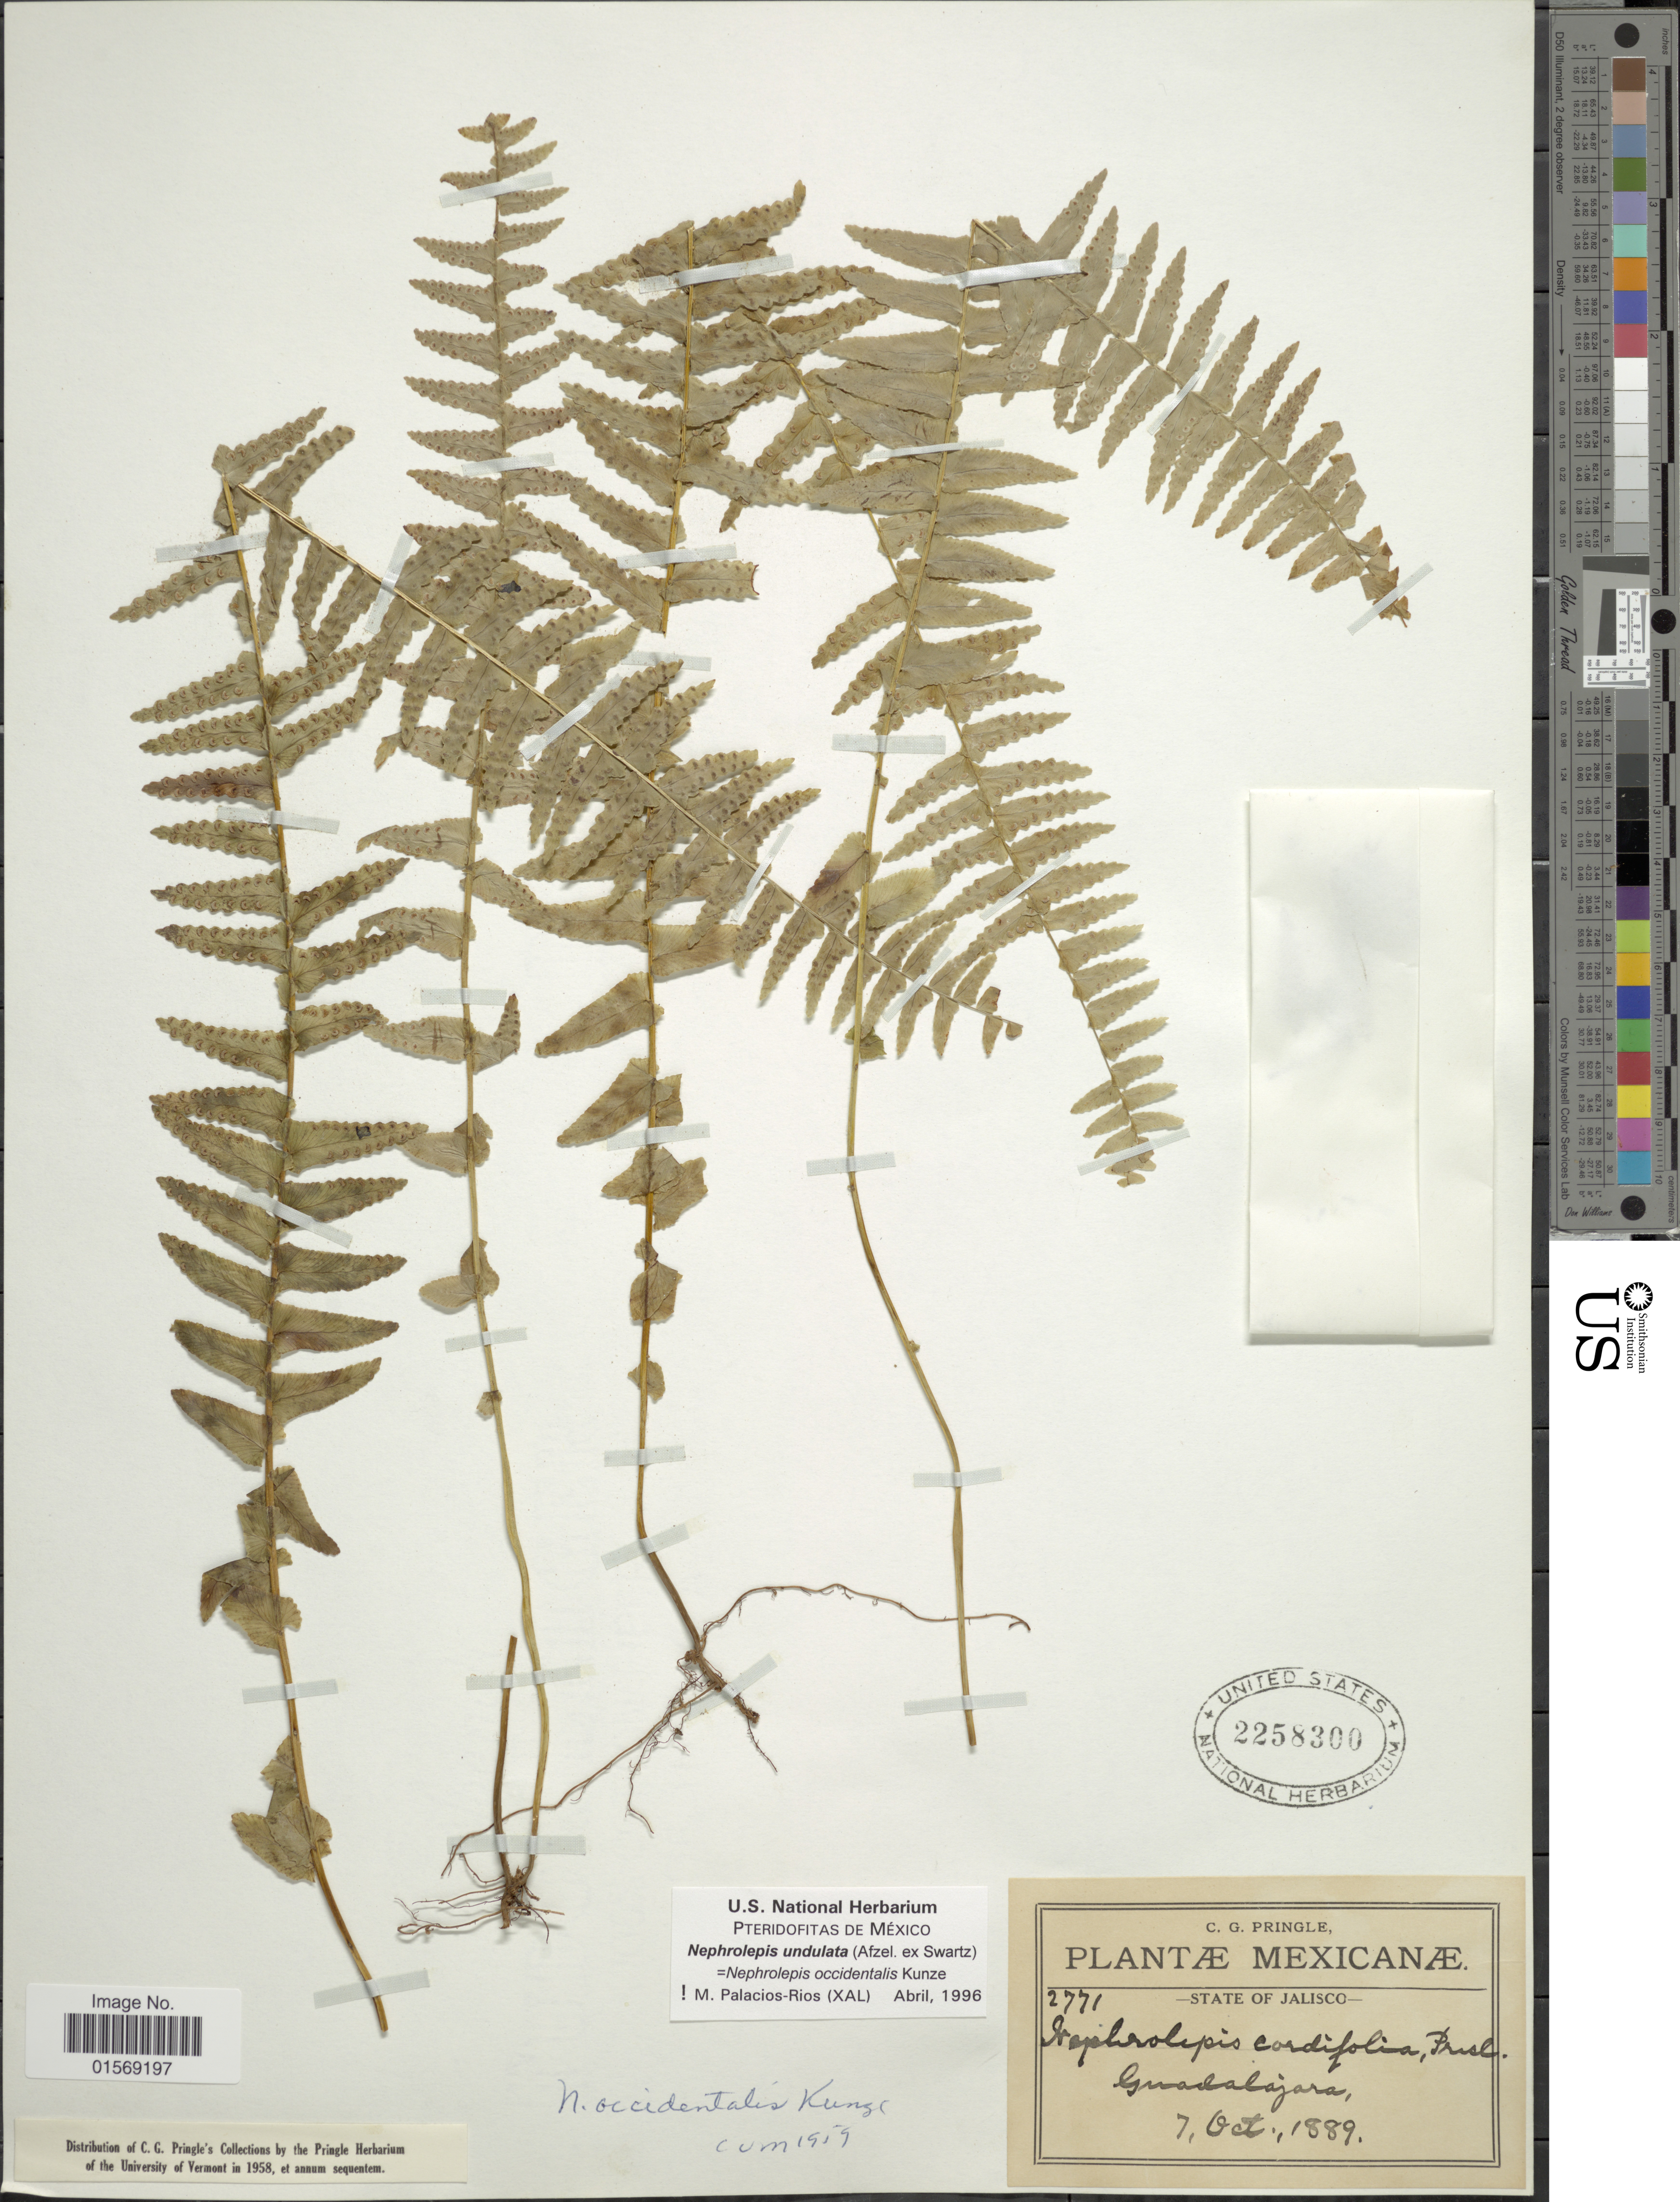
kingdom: Plantae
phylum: Tracheophyta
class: Polypodiopsida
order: Polypodiales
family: Nephrolepidaceae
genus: Nephrolepis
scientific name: Nephrolepis undulata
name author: J. Sm.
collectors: C. G. Pringle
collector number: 2771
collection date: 1889-10-07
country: Mexico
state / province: Jalisco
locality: Mexicanae, State of Jalisco, Guadalajara.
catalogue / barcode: US 2258300